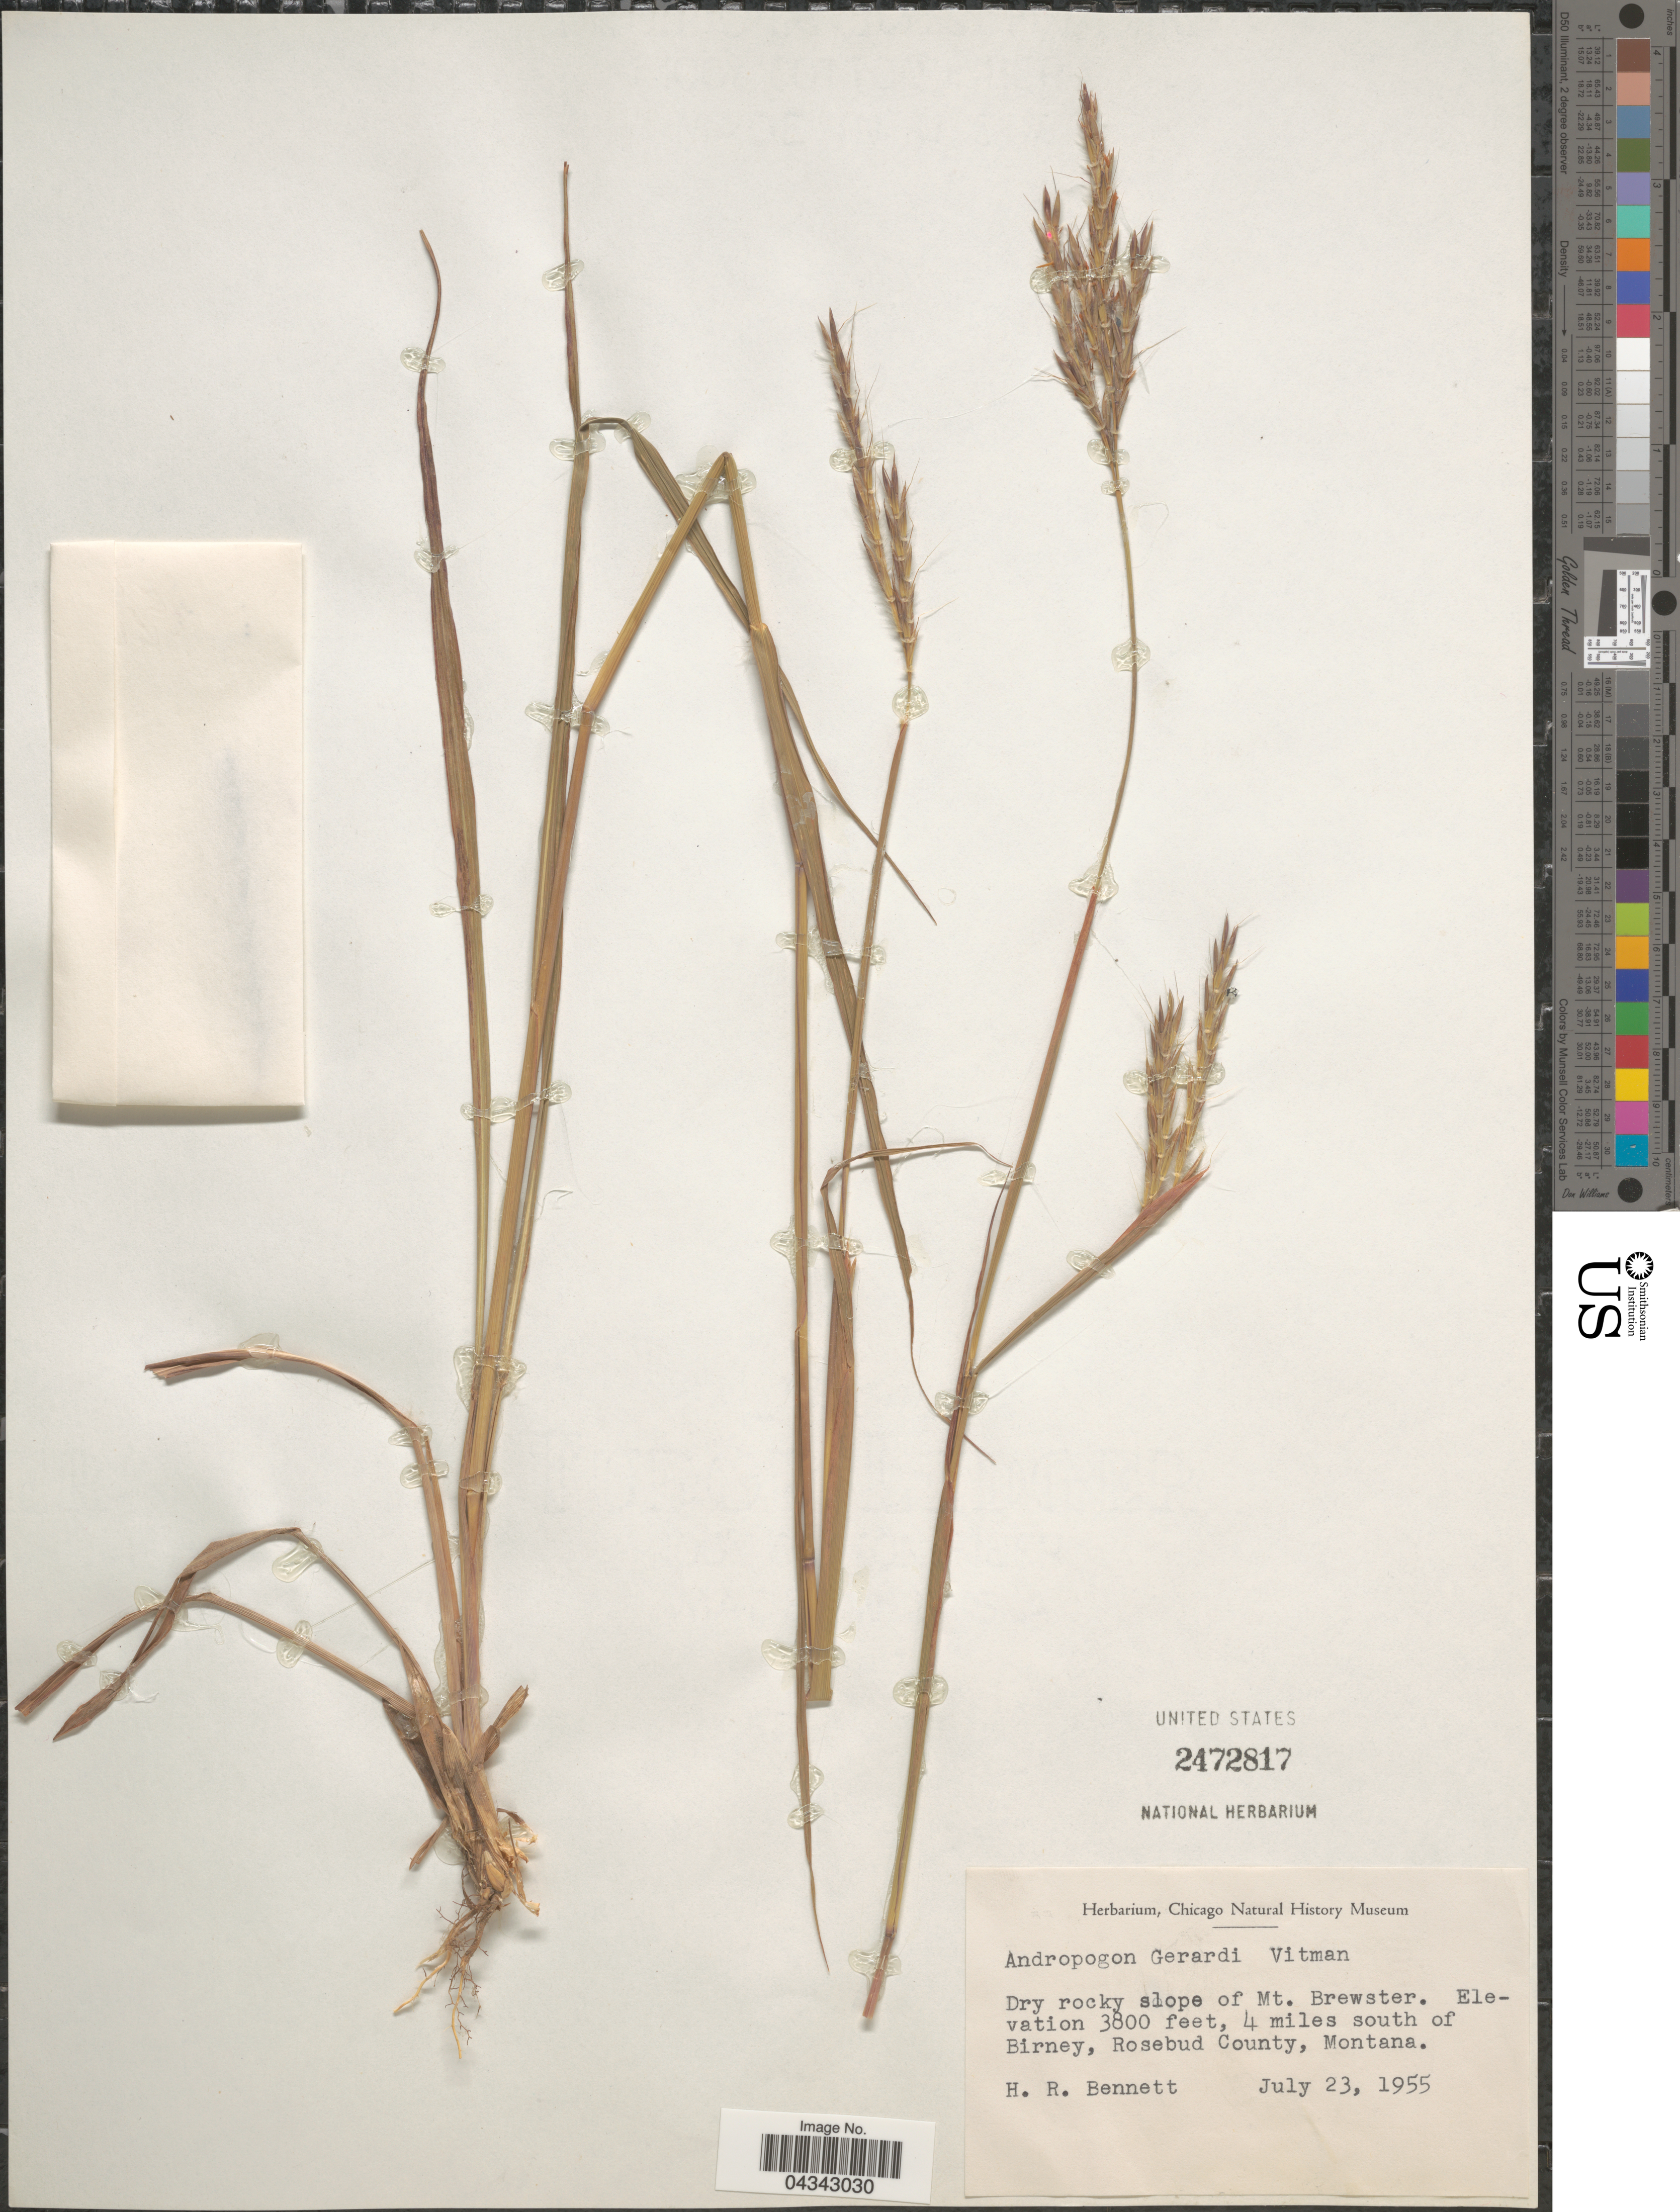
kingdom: Plantae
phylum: Tracheophyta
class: Liliopsida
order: Poales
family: Poaceae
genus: Andropogon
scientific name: Andropogon gerardii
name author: Vitman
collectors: H. R. Bennett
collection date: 1955-07-23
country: United States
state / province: Montana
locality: Dry rocky slope of Mt. Brewster. 4 miles south of Birney, Rosebud County.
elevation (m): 1158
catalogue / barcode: US 2472817